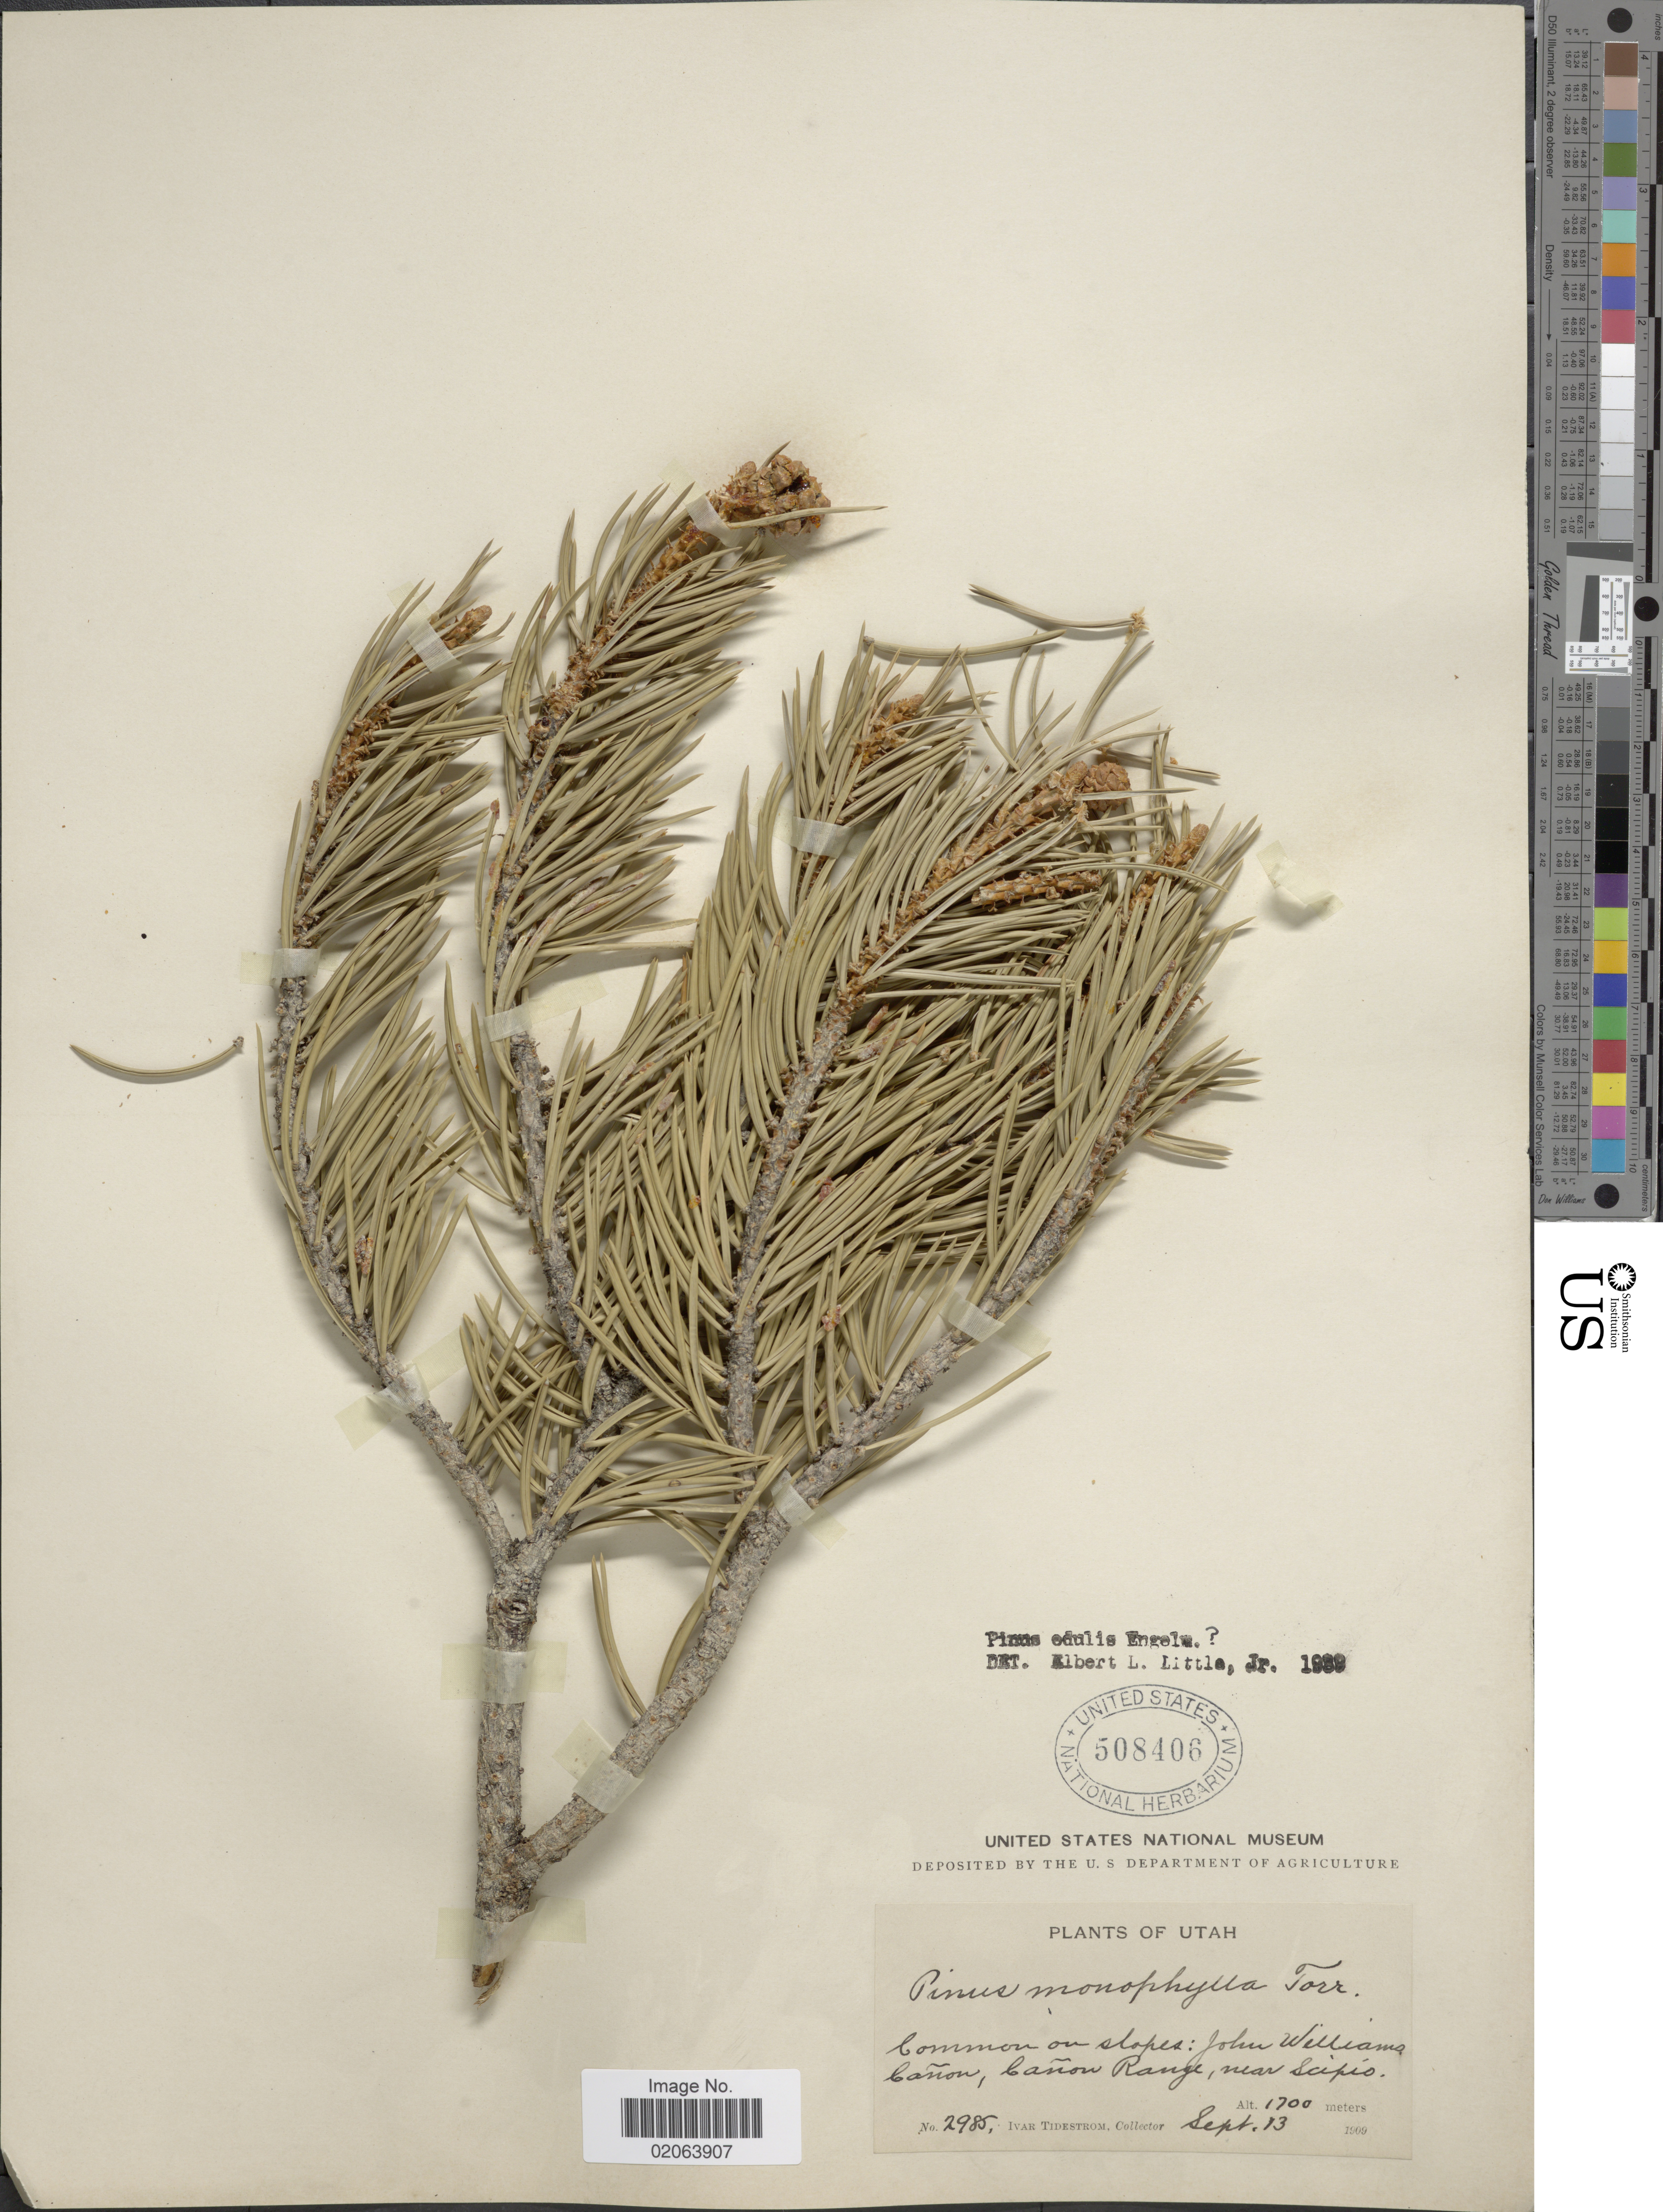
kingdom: Plantae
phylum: Tracheophyta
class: Pinopsida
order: Pinales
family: Pinaceae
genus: Pinus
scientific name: Pinus edulis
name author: Engelm.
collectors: I. F. Tidestrom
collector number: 2985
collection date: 1909-09-13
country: United States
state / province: Utah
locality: John Williams Cañon, Cañon Range, near Scipio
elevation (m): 1700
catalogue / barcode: US 508406